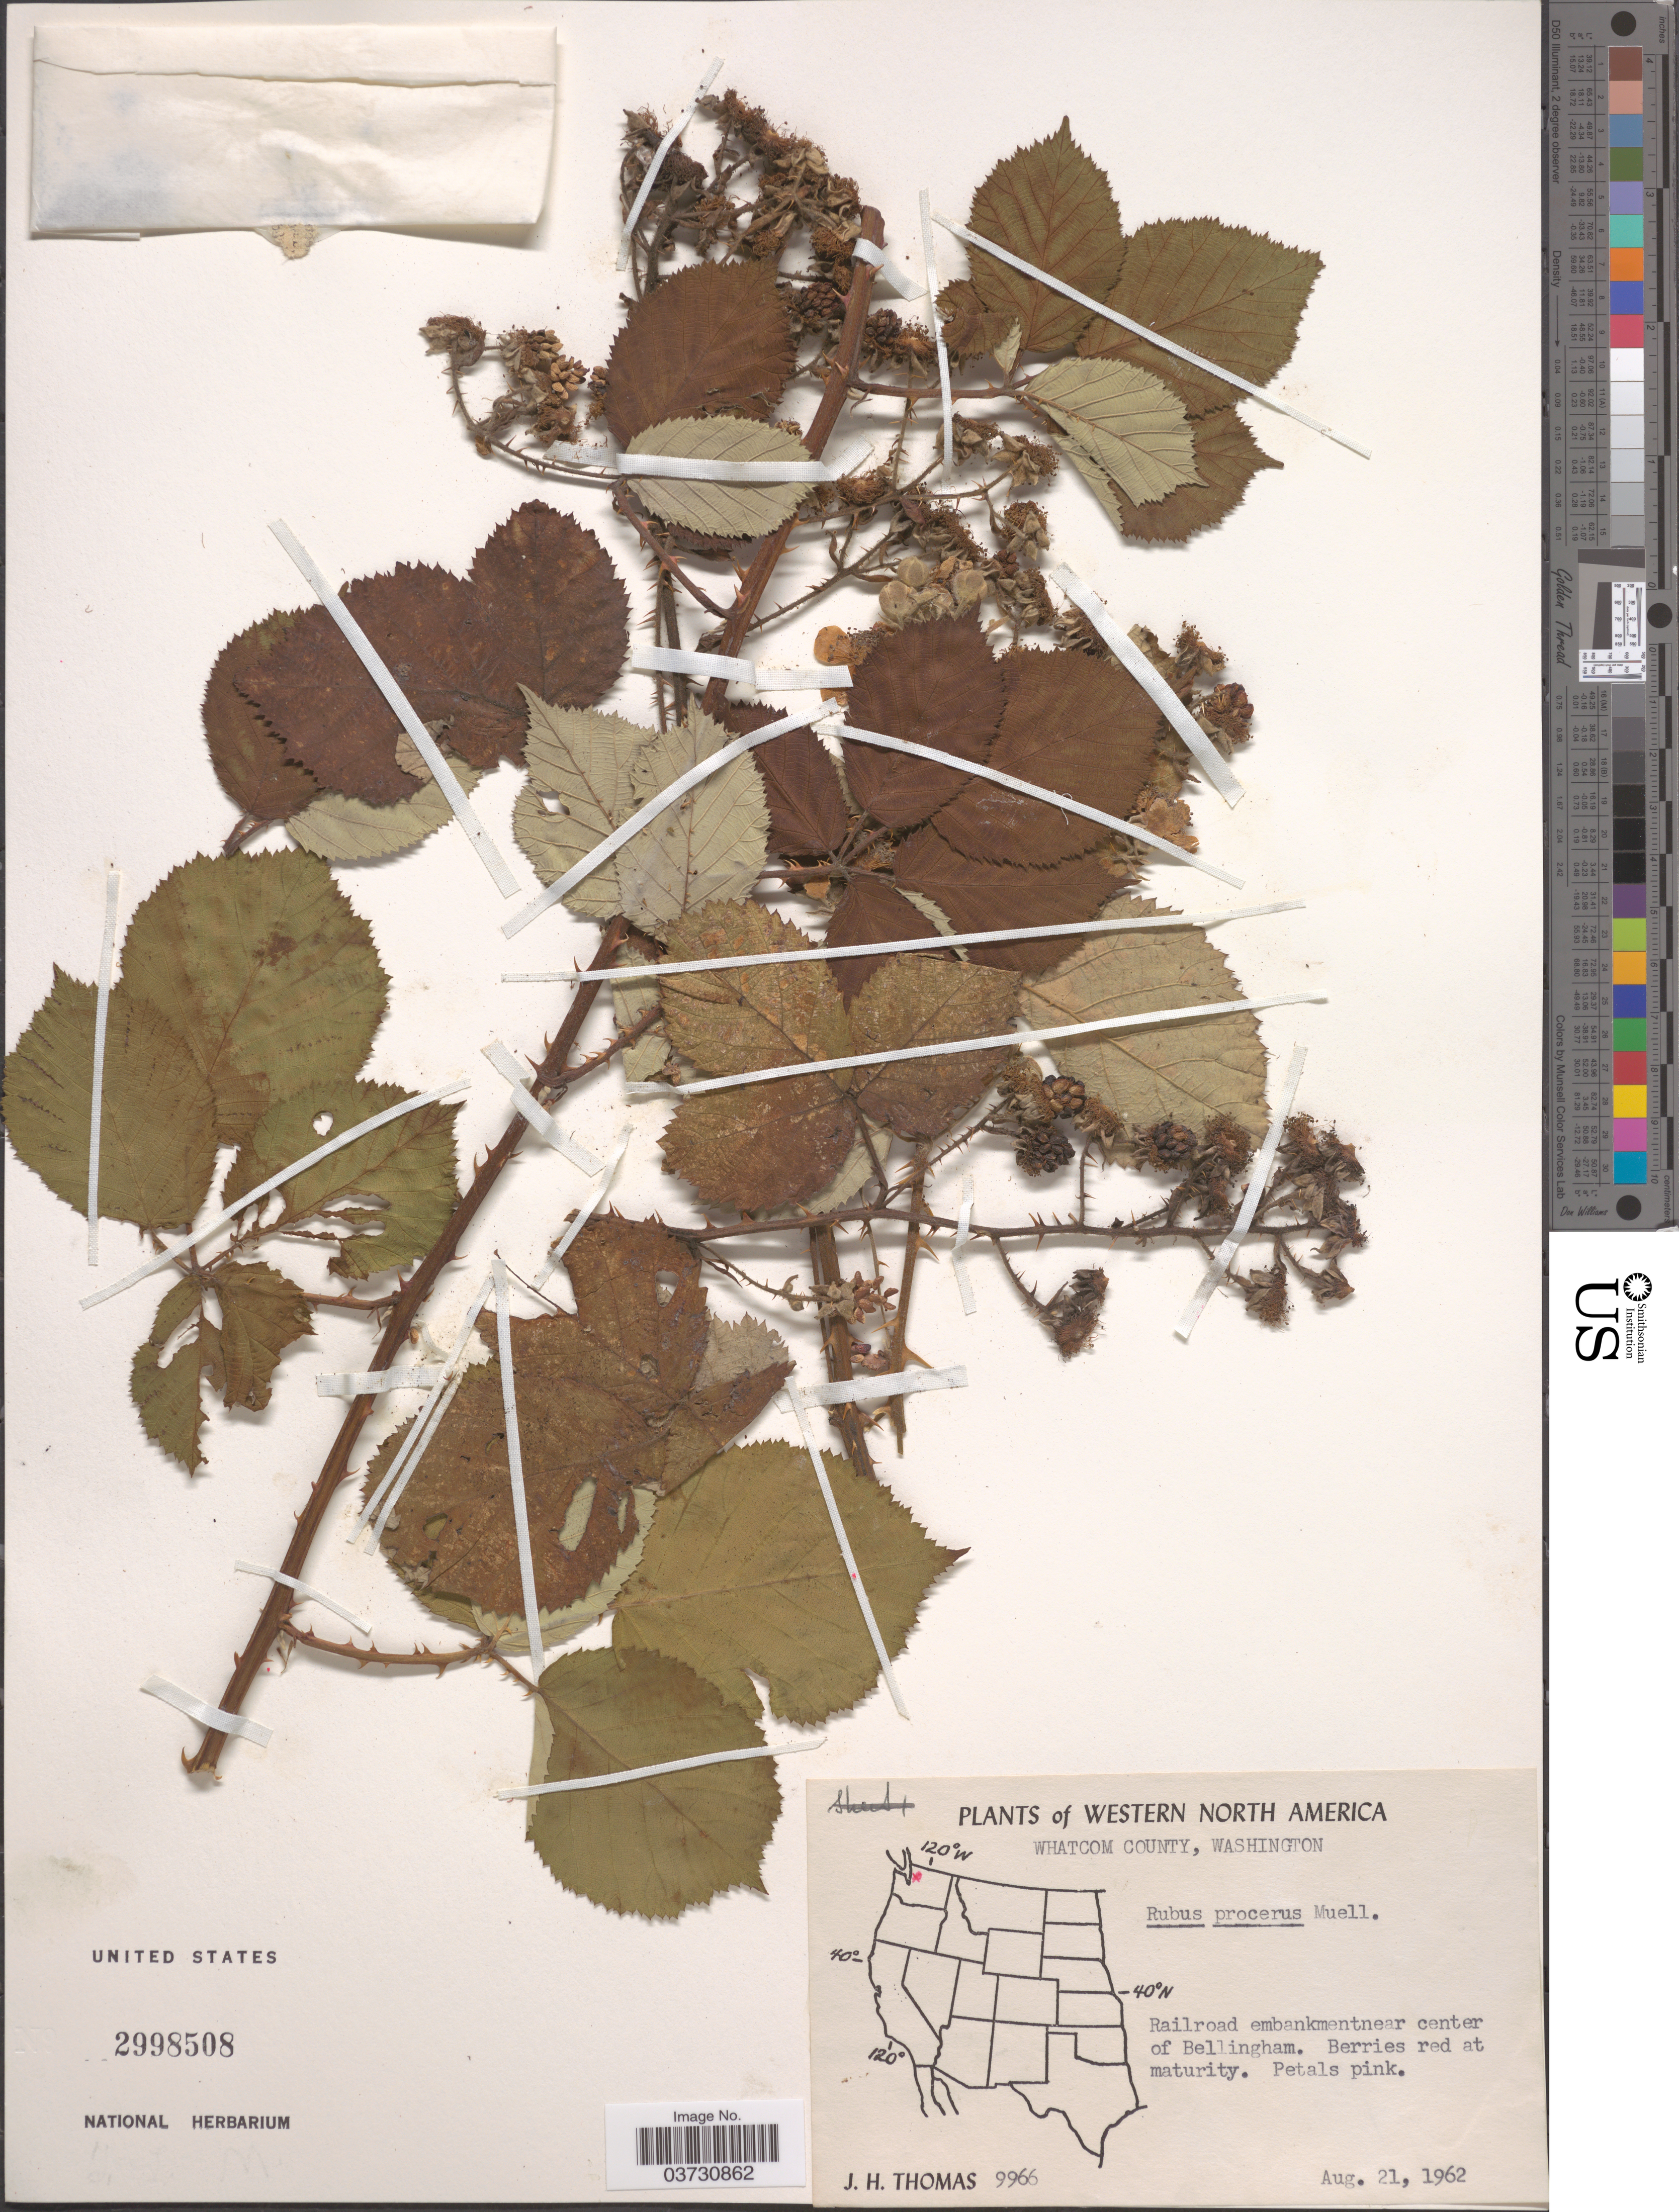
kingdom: Plantae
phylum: Tracheophyta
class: Magnoliopsida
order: Rosales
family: Rosaceae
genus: Rubus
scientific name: Rubus procerus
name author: P.J. Müll. ex Boulay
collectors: J. H. Thomas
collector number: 9966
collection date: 1962-08-21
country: United States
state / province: Washington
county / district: Whatcom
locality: Western North America. Whatcom County. Railroad embankmentnear center of Bellingham.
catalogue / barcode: US 2998508